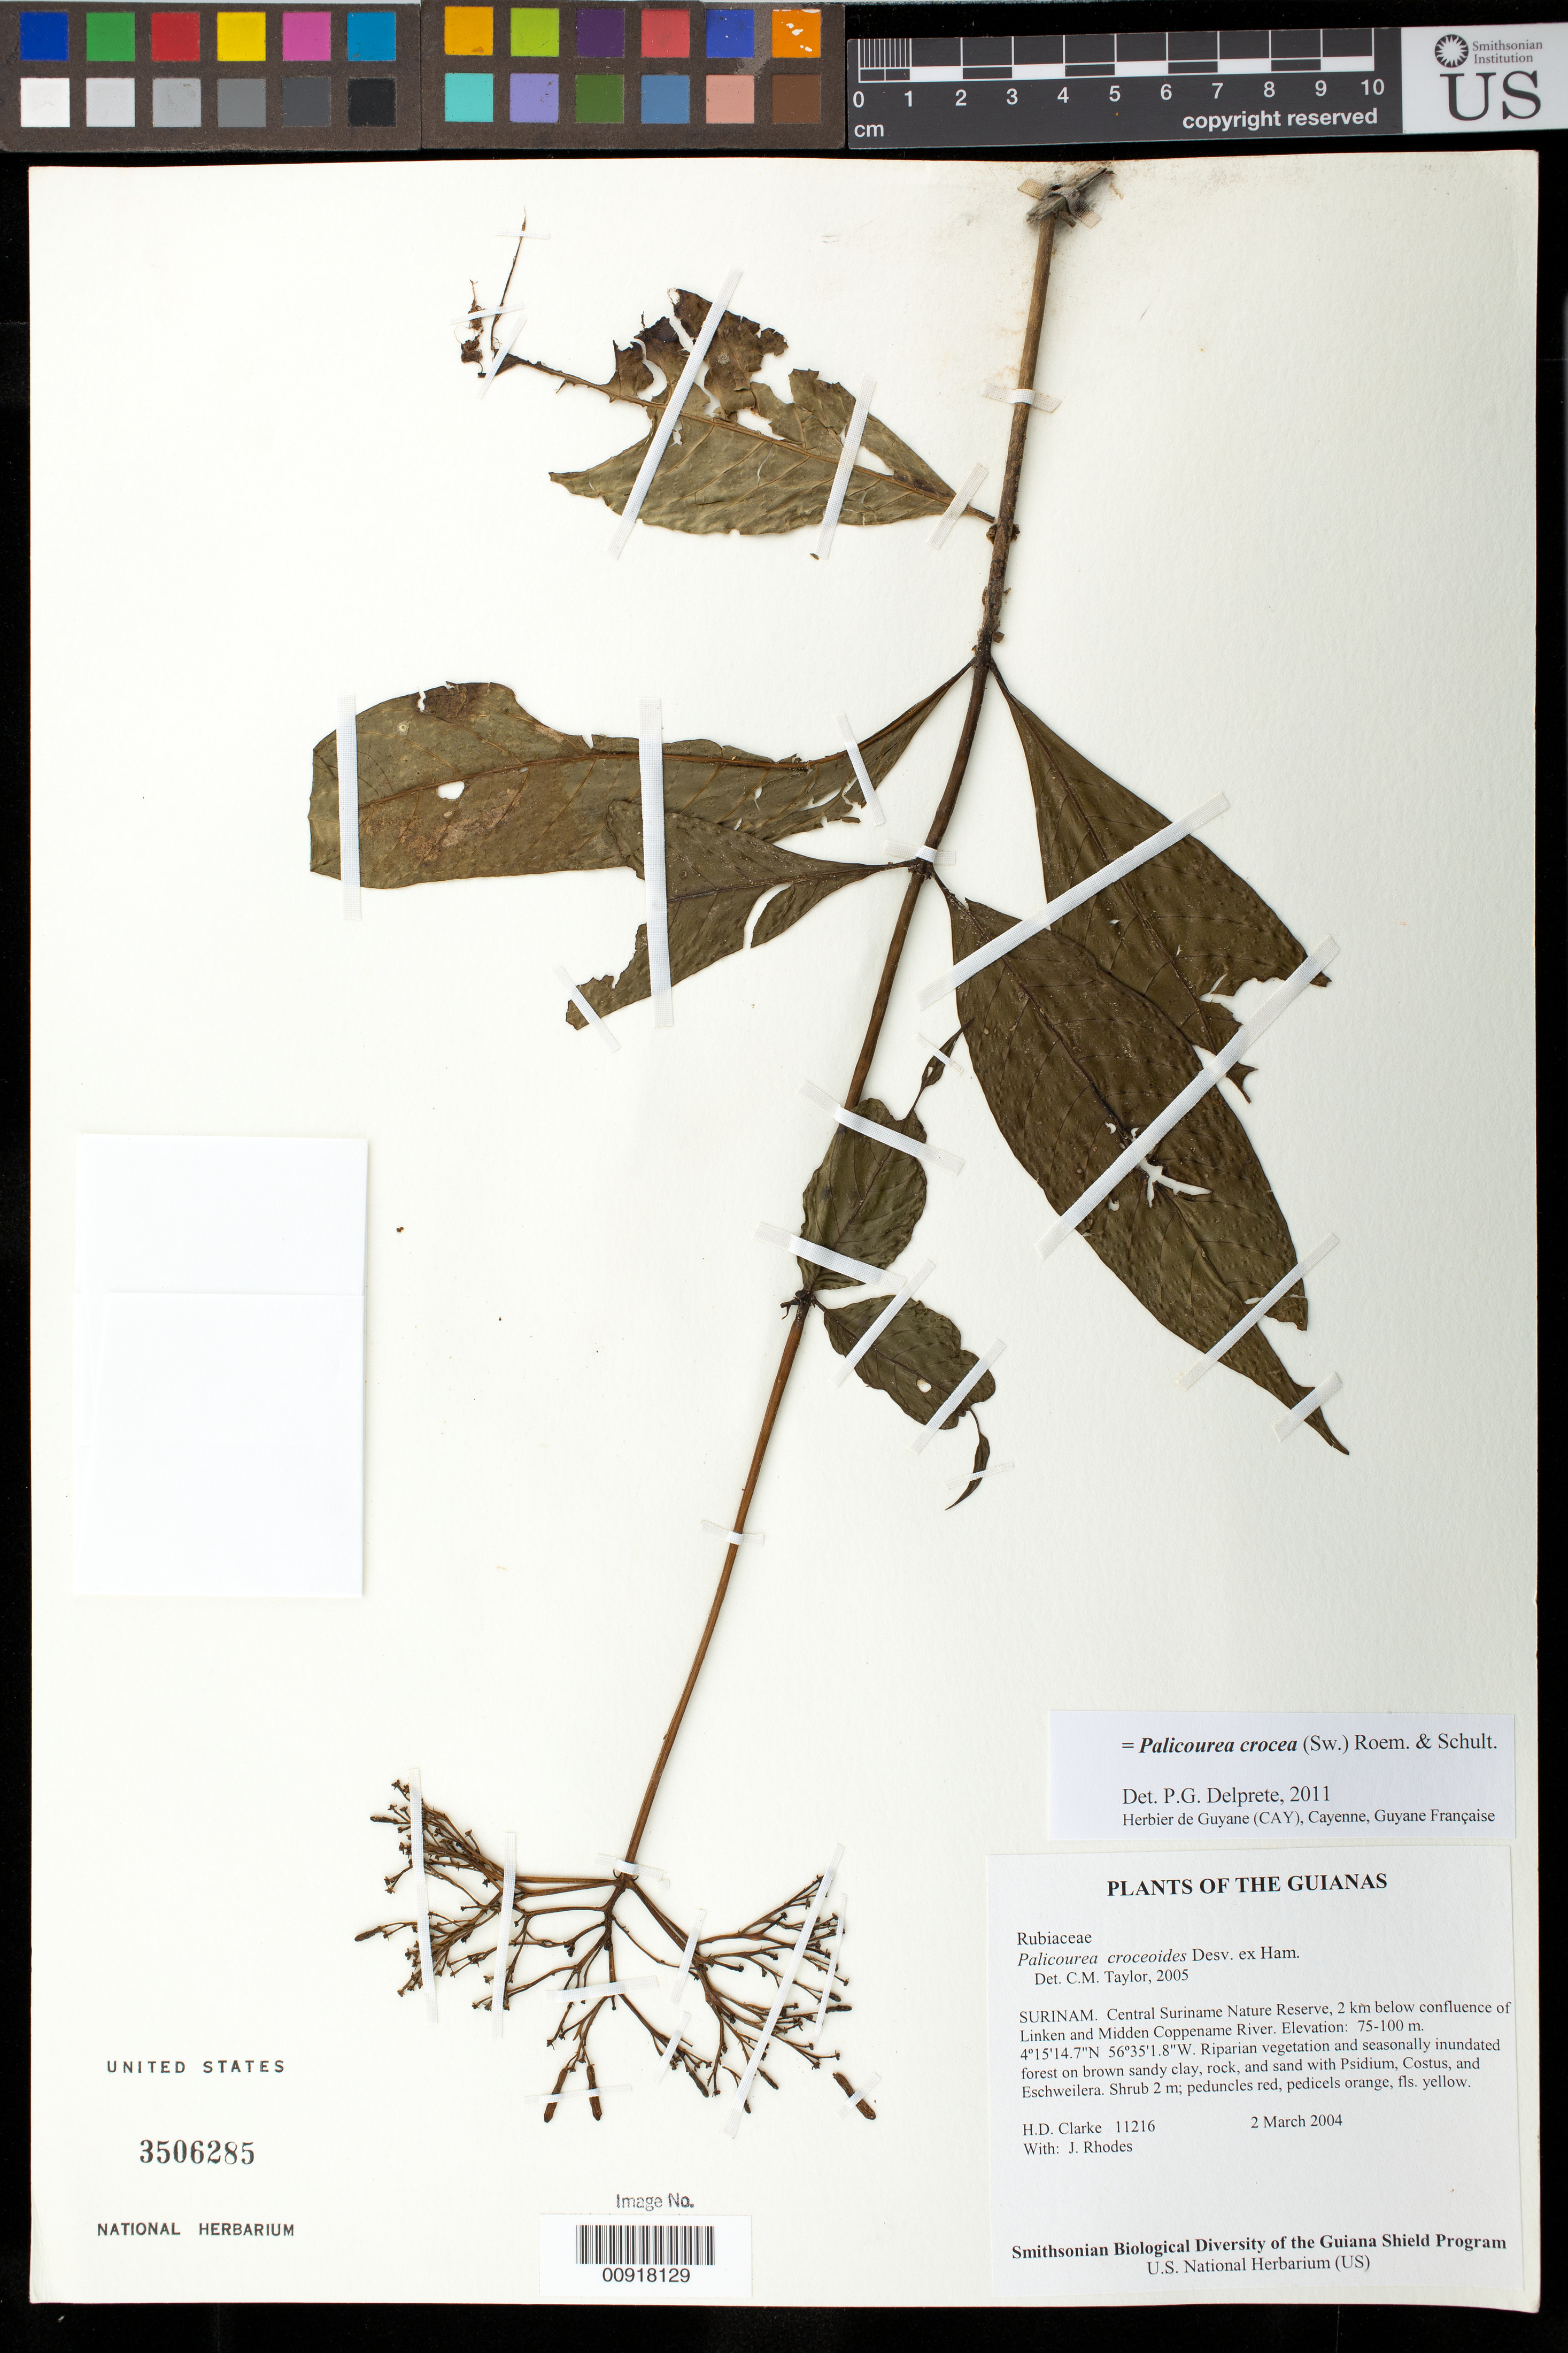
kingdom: Plantae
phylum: Tracheophyta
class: Magnoliopsida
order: Gentianales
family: Rubiaceae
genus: Palicourea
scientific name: Palicourea crocea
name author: (Sw.) Schult.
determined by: Delprete, P. G., Herb. de Guyane Cay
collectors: H. D. Clarke & J. Rhodes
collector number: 11216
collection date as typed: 2 March 2004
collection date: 2004-03-02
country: Suriname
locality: Central Suriname Nature Reserve, 2 km below confluence of Linken and Midden Coppename River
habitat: Riparian vegetation and seasonally inundated forest on brown sandy clay, rock, and sand with Psidium, Costus, and Eschweilera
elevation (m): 75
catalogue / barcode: US 3506285